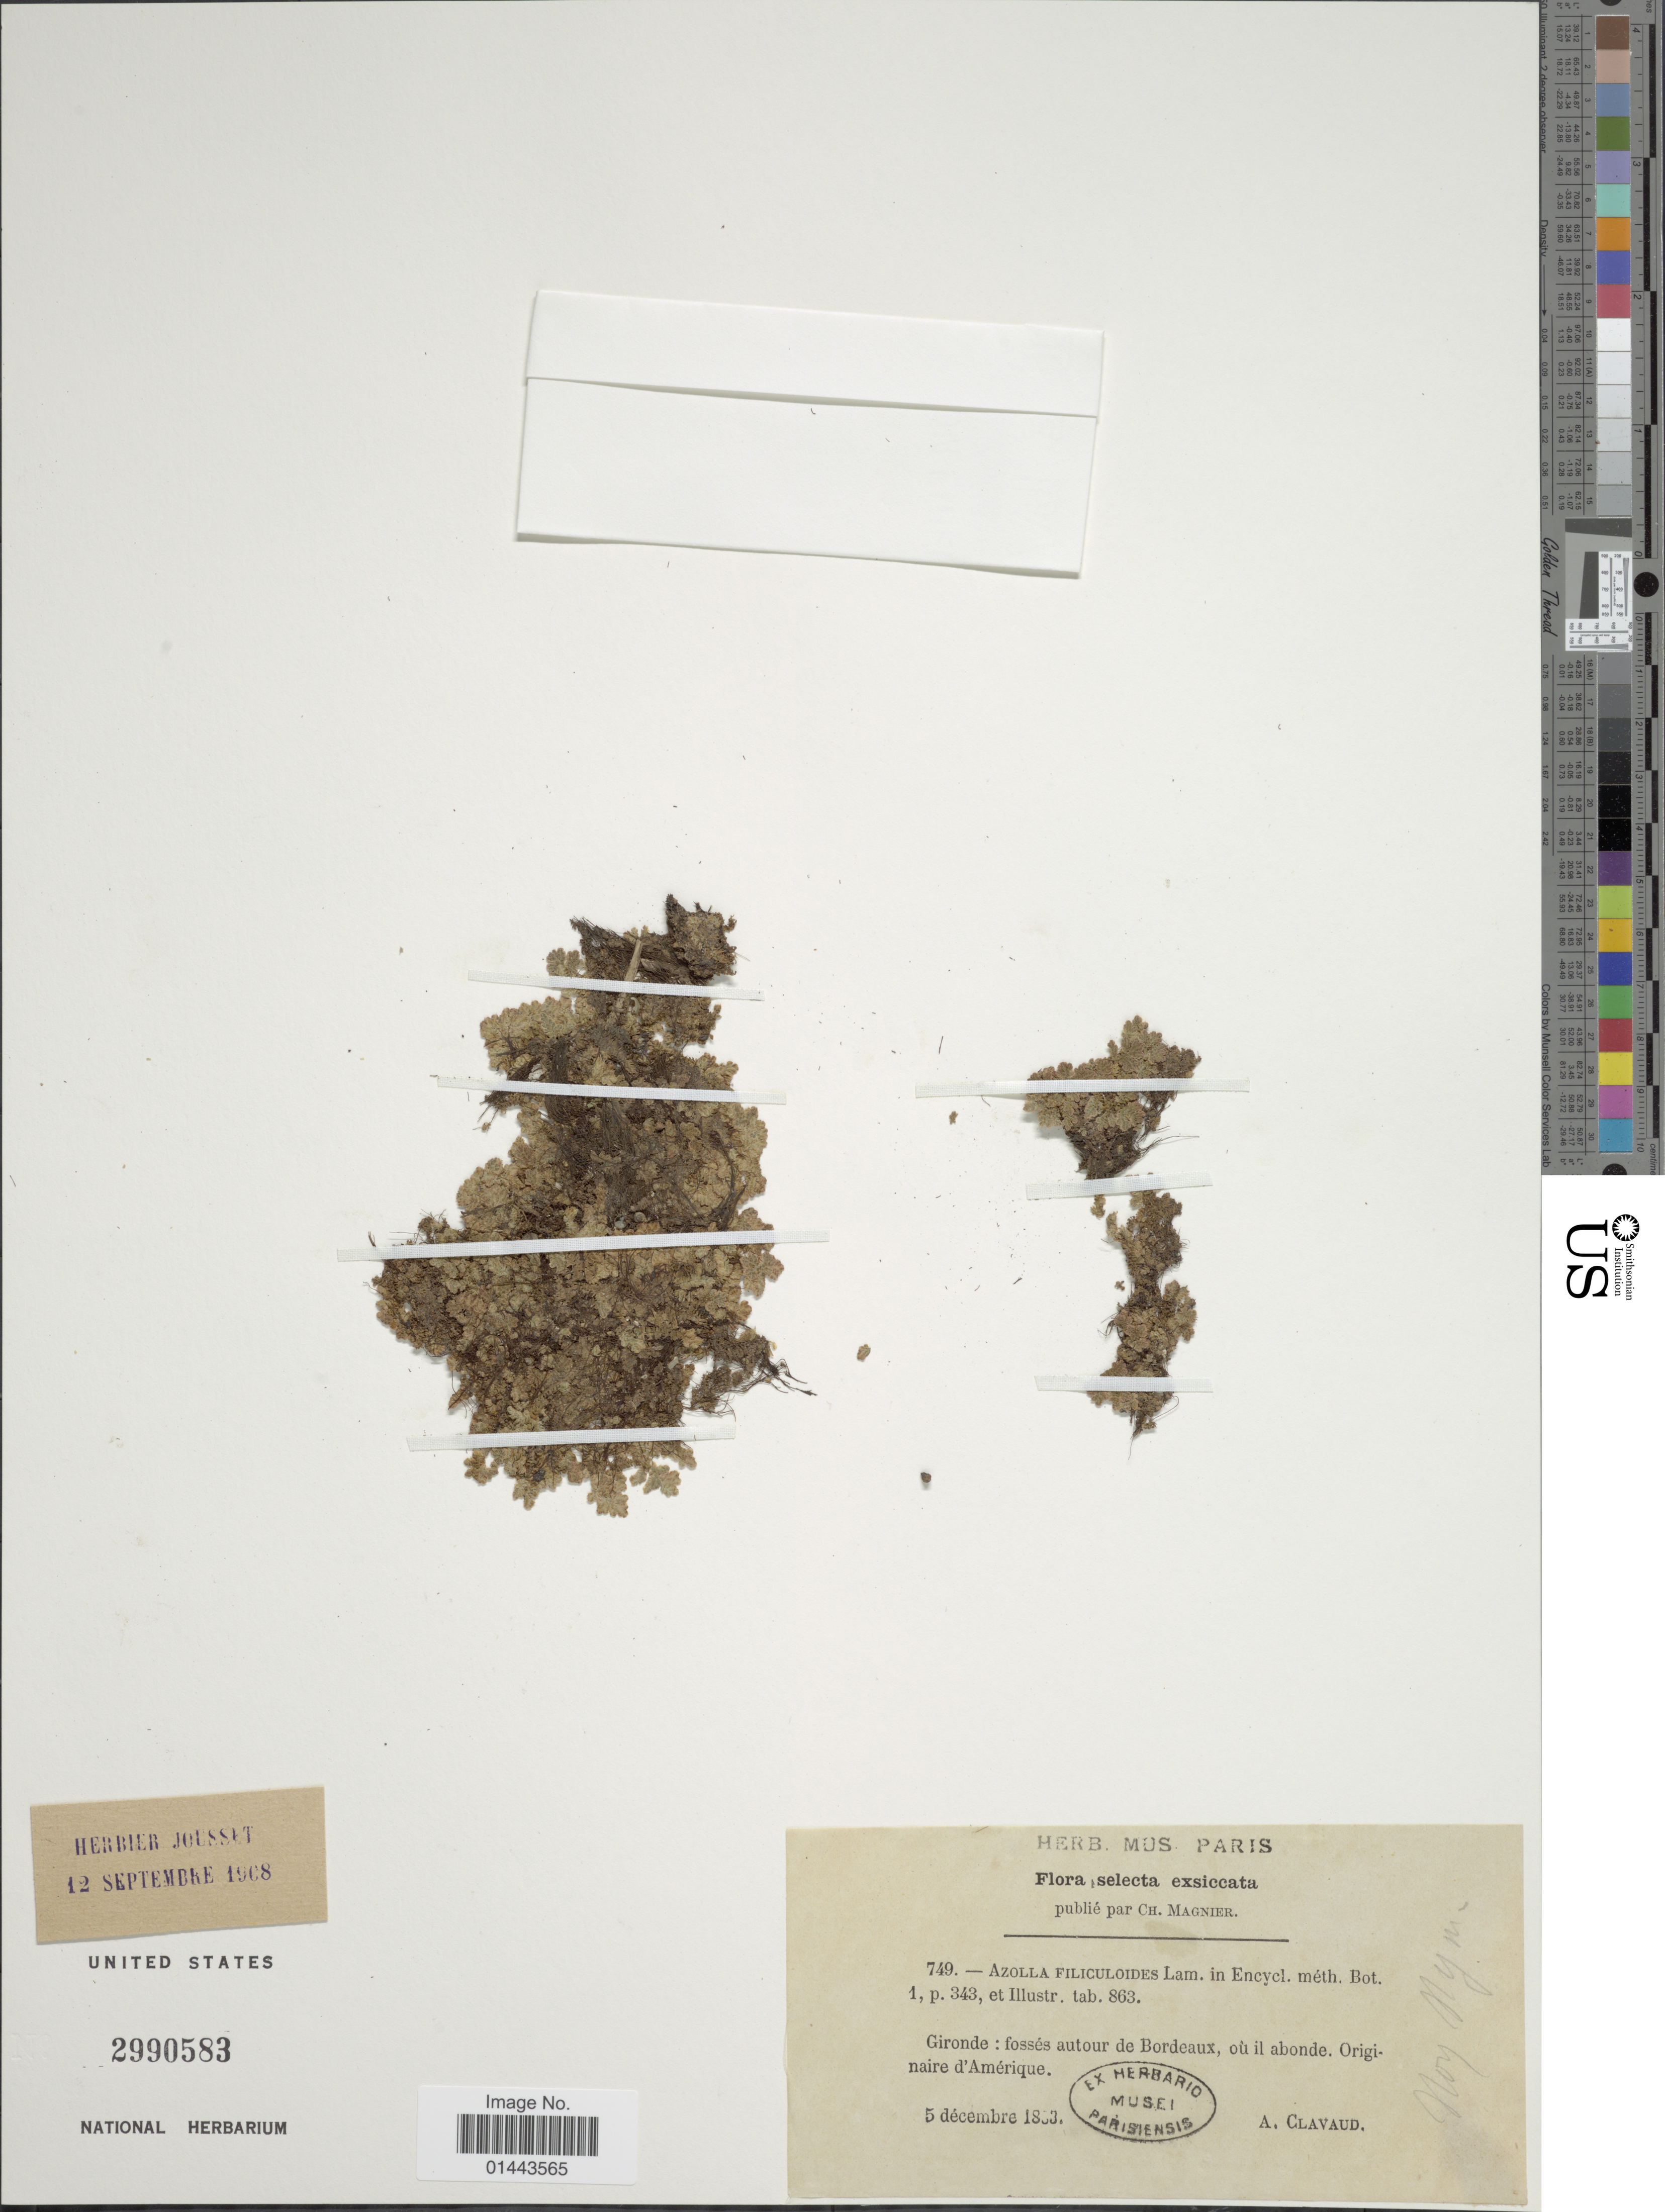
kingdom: Plantae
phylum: Tracheophyta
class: Polypodiopsida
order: Salviniales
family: Salviniaceae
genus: Azolla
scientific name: Azolla filiculoides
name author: Lam.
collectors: A. Clavaud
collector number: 749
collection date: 1883-12-05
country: France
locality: Gironde: fosses autour de Bordeaux, ou il abonde. Originaire d'Amerique. Selecta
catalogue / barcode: US 2990583